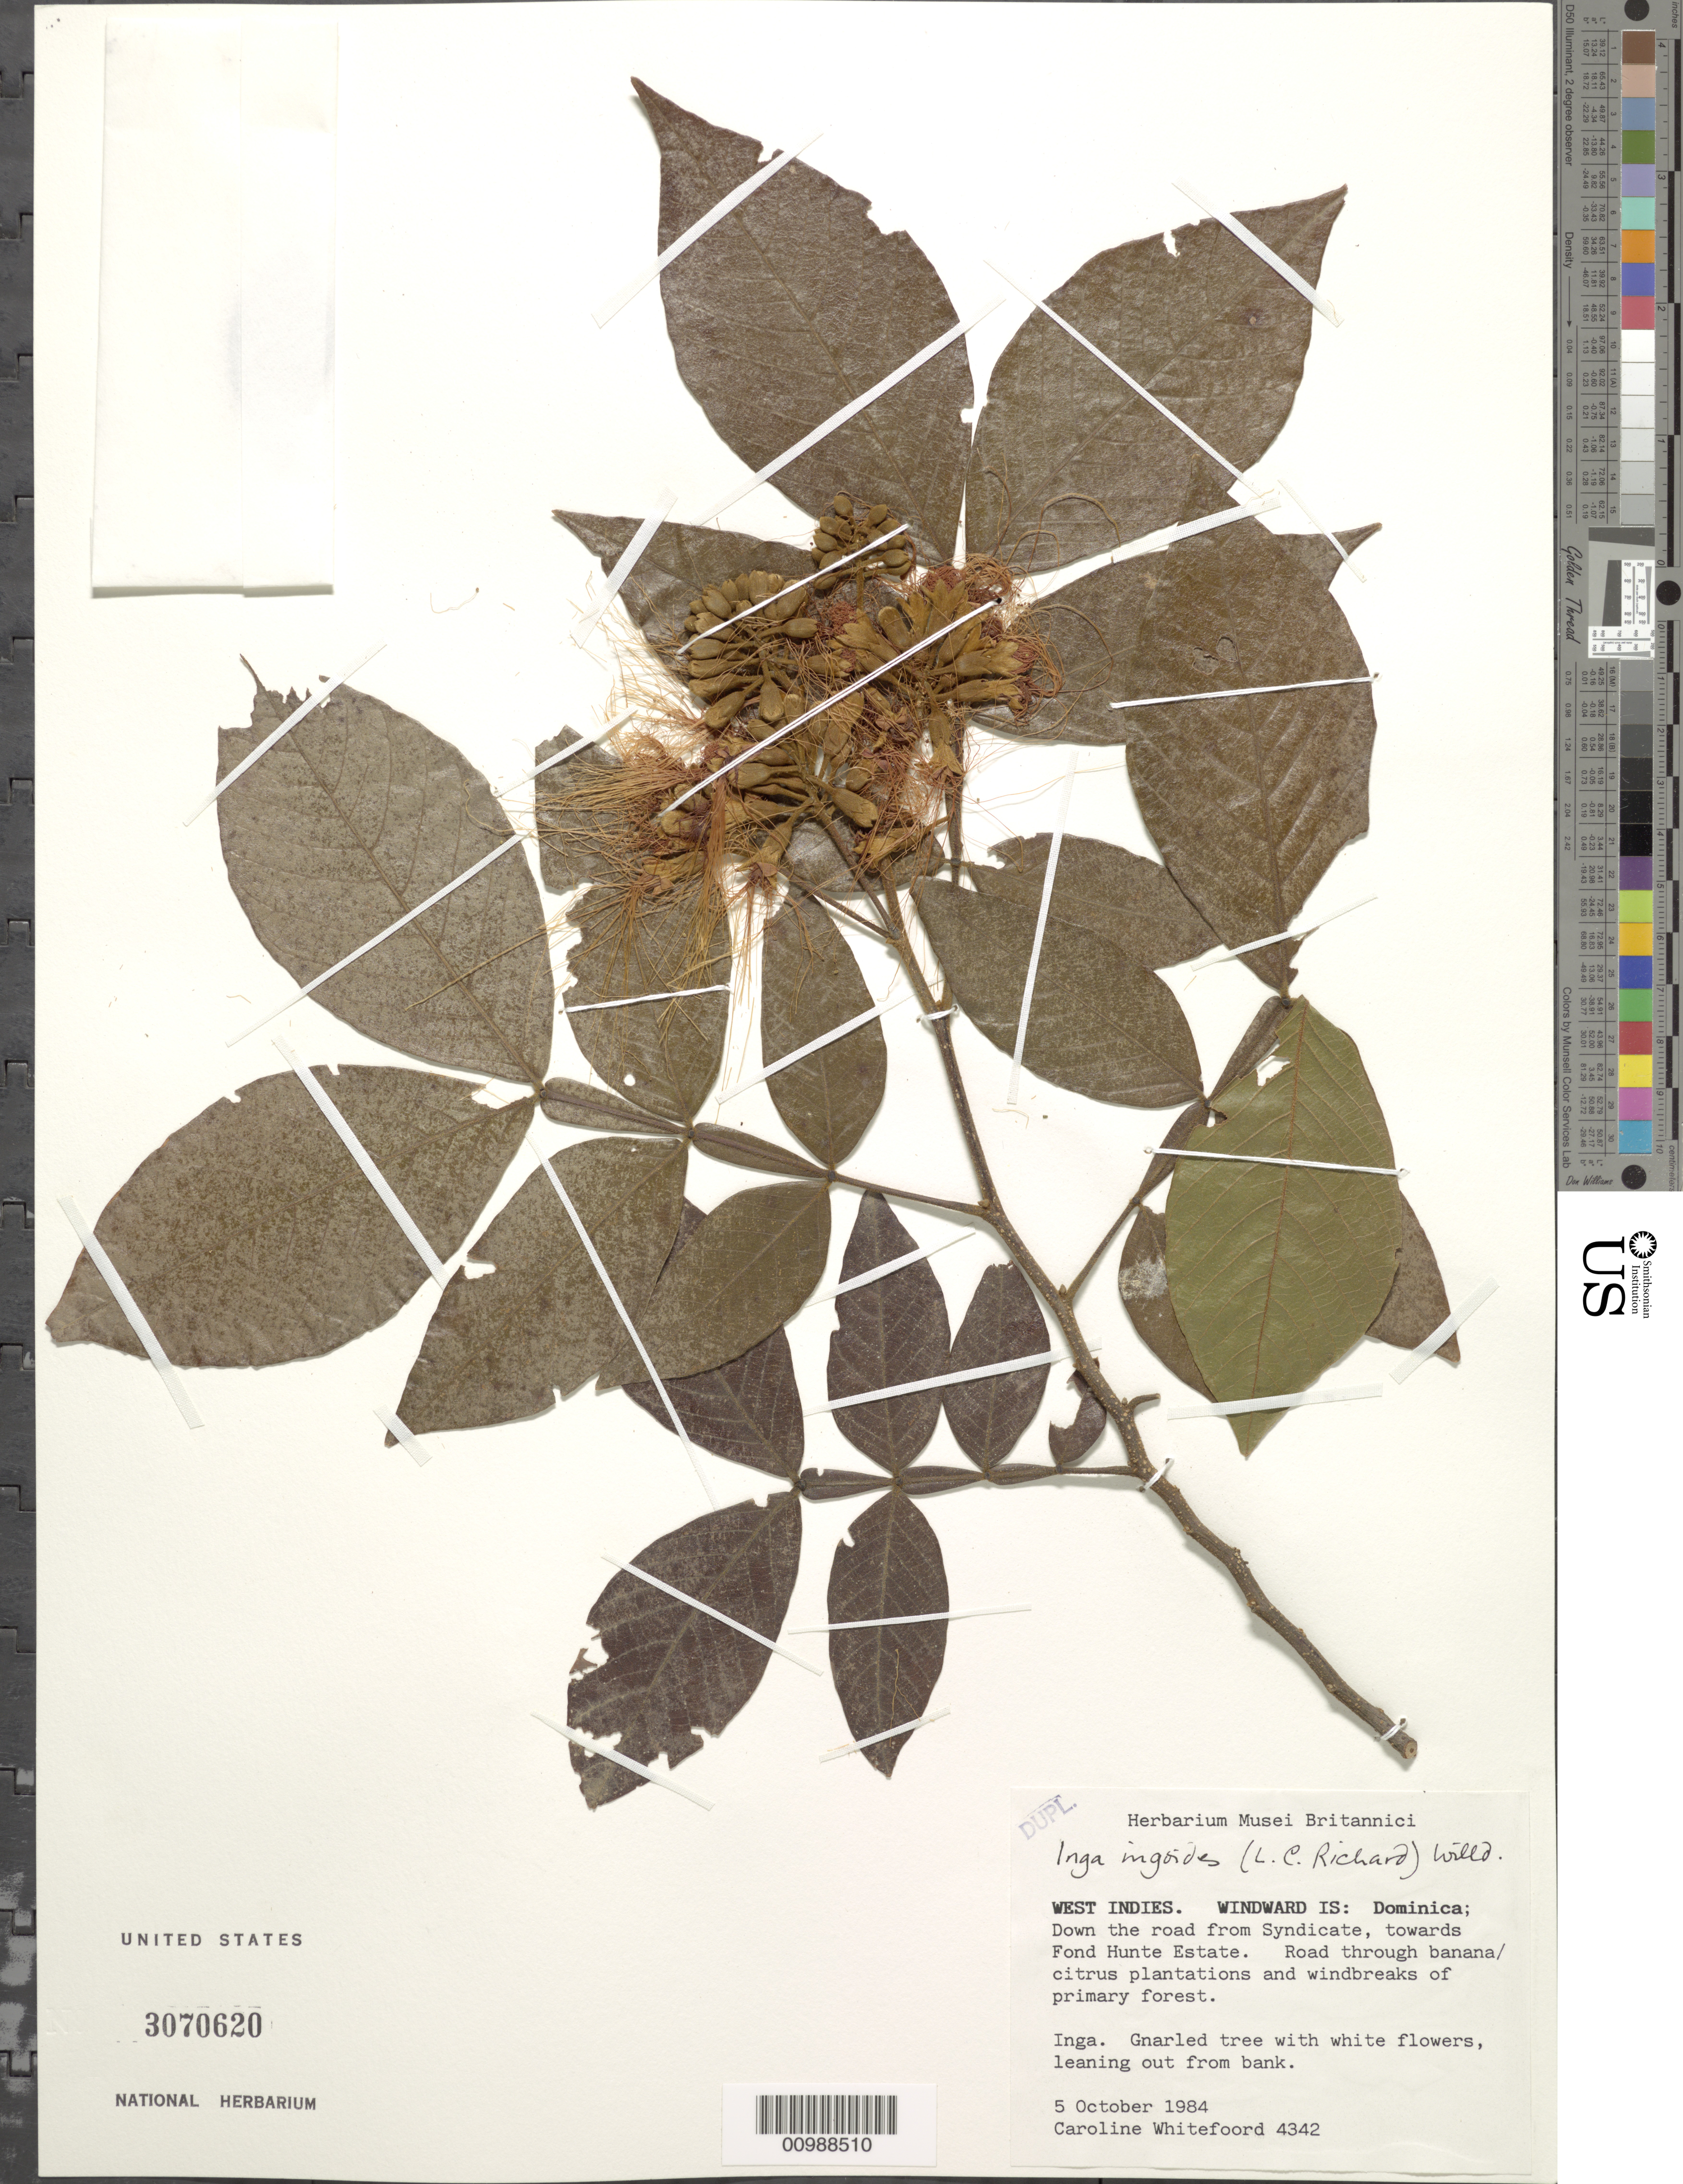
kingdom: Plantae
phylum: Tracheophyta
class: Magnoliopsida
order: Fabales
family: Fabaceae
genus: Inga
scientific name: Inga ingoides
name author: (Rich.) Willd.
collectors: C. Whitefoord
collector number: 4342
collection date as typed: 05 Oct 1984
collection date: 1984-10-05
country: Dominica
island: Dominica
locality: Windward Island: Dominica. Down the road from Syndicate, towards Fond Hunte Estate.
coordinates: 0 N, 0 E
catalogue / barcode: US 3070620